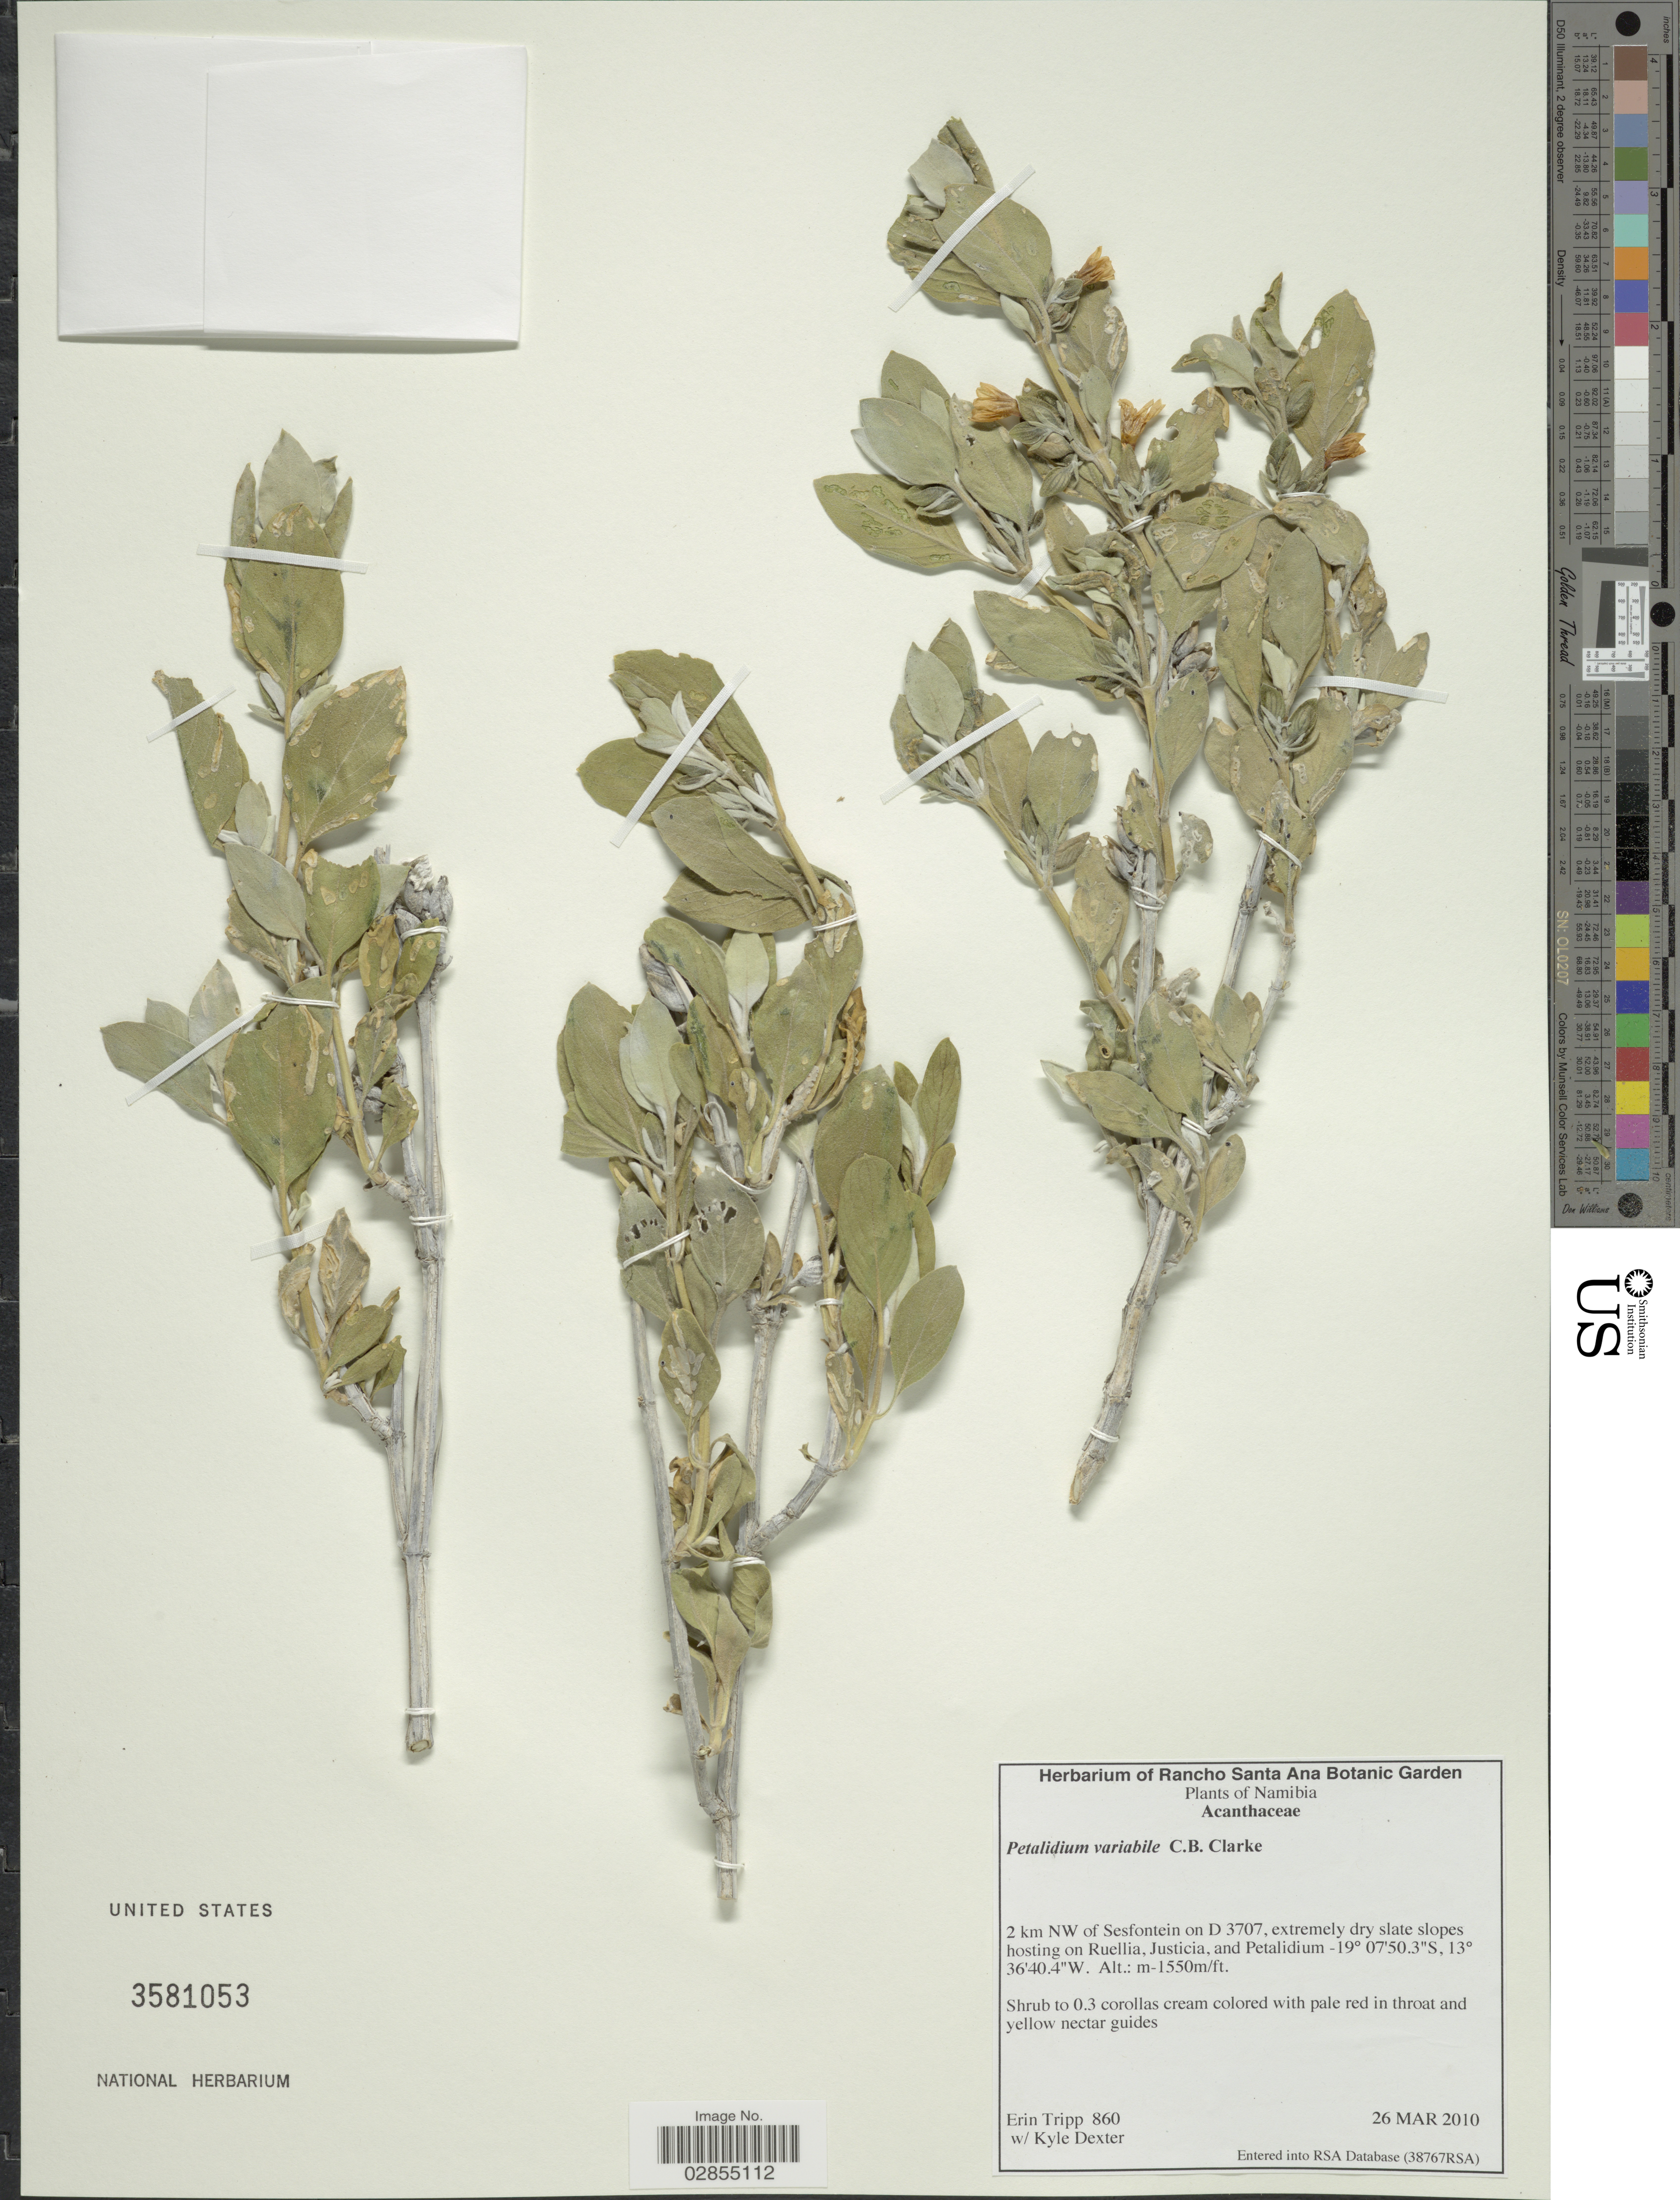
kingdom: Plantae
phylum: Tracheophyta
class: Magnoliopsida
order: Lamiales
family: Acanthaceae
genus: Petalidium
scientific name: Petalidium variabile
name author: C.B. Clarke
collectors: E. Tripp & K. Dexter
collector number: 860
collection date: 2010-03-26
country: Namibia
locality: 2 km NW of Sesfontein on D3707.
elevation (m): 1550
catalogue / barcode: US 3581053